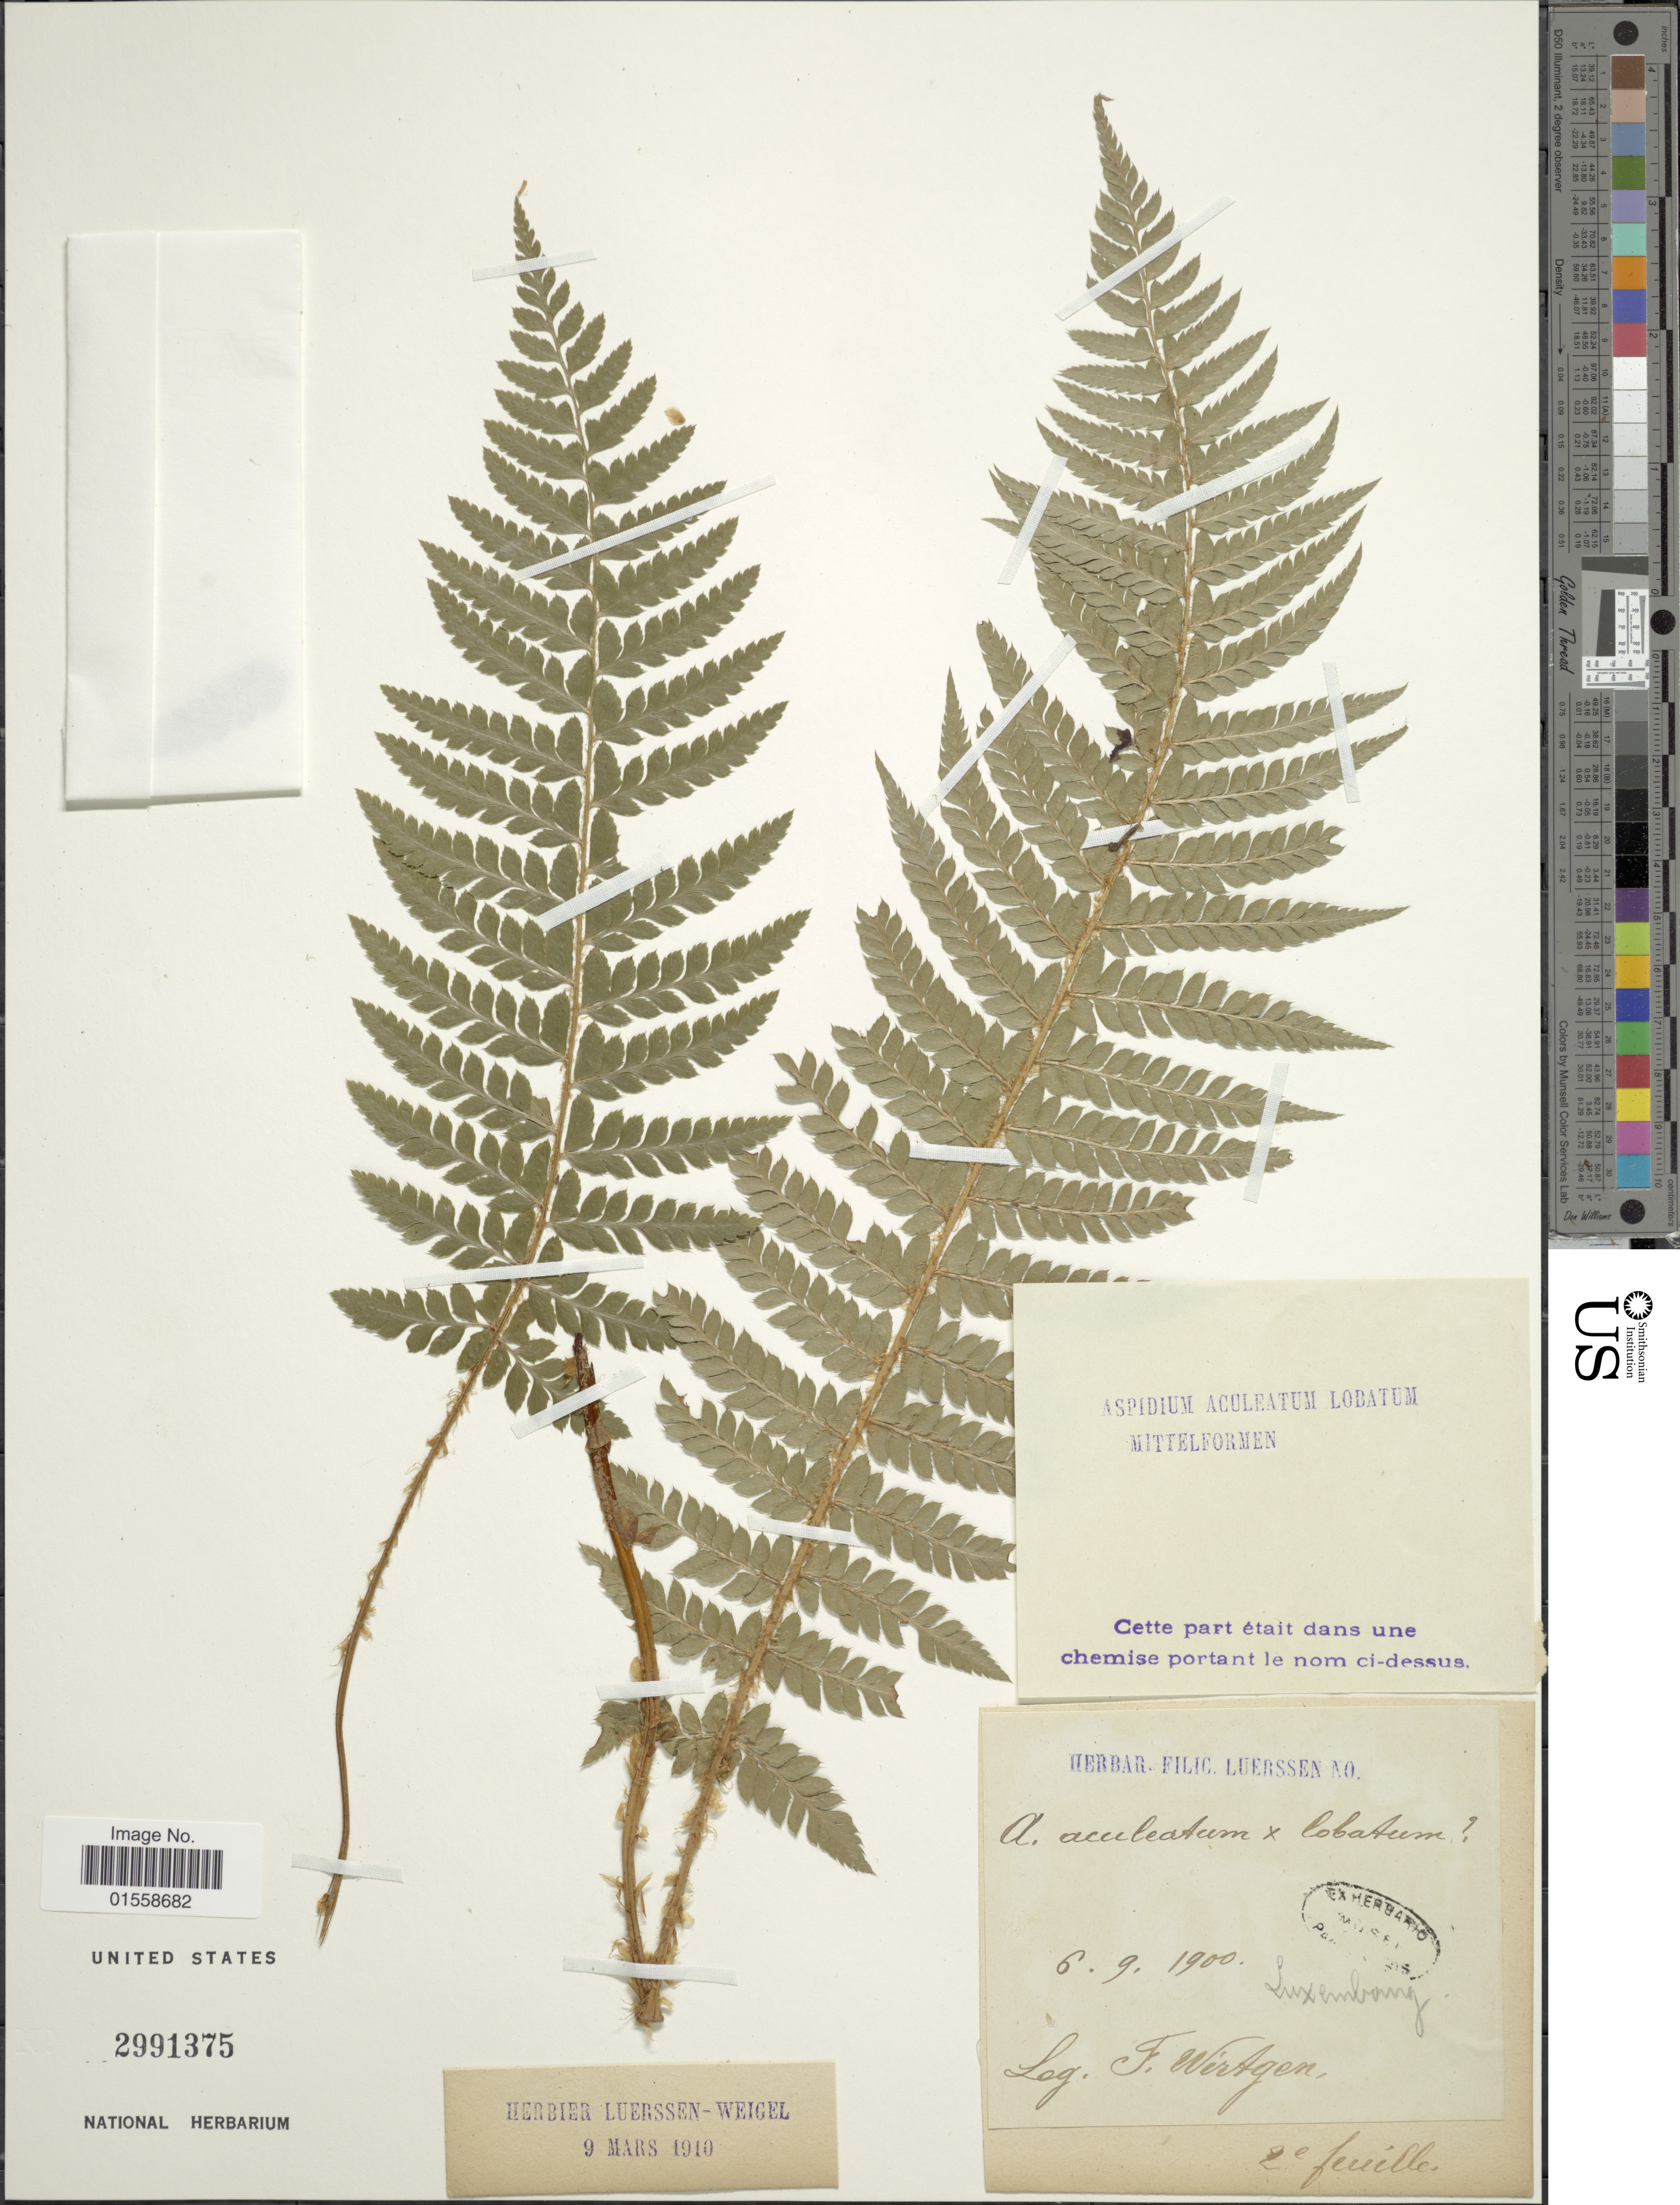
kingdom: Plantae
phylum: Tracheophyta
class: Polypodiopsida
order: Polypodiales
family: Dryopteridaceae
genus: Polystichum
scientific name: Polystichum x bicknellii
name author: (Christ) Hahne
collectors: F. Wirtgen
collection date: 1900-09-06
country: Luxembourg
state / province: Luxembourg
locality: Luxembourg,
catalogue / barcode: US 2991375